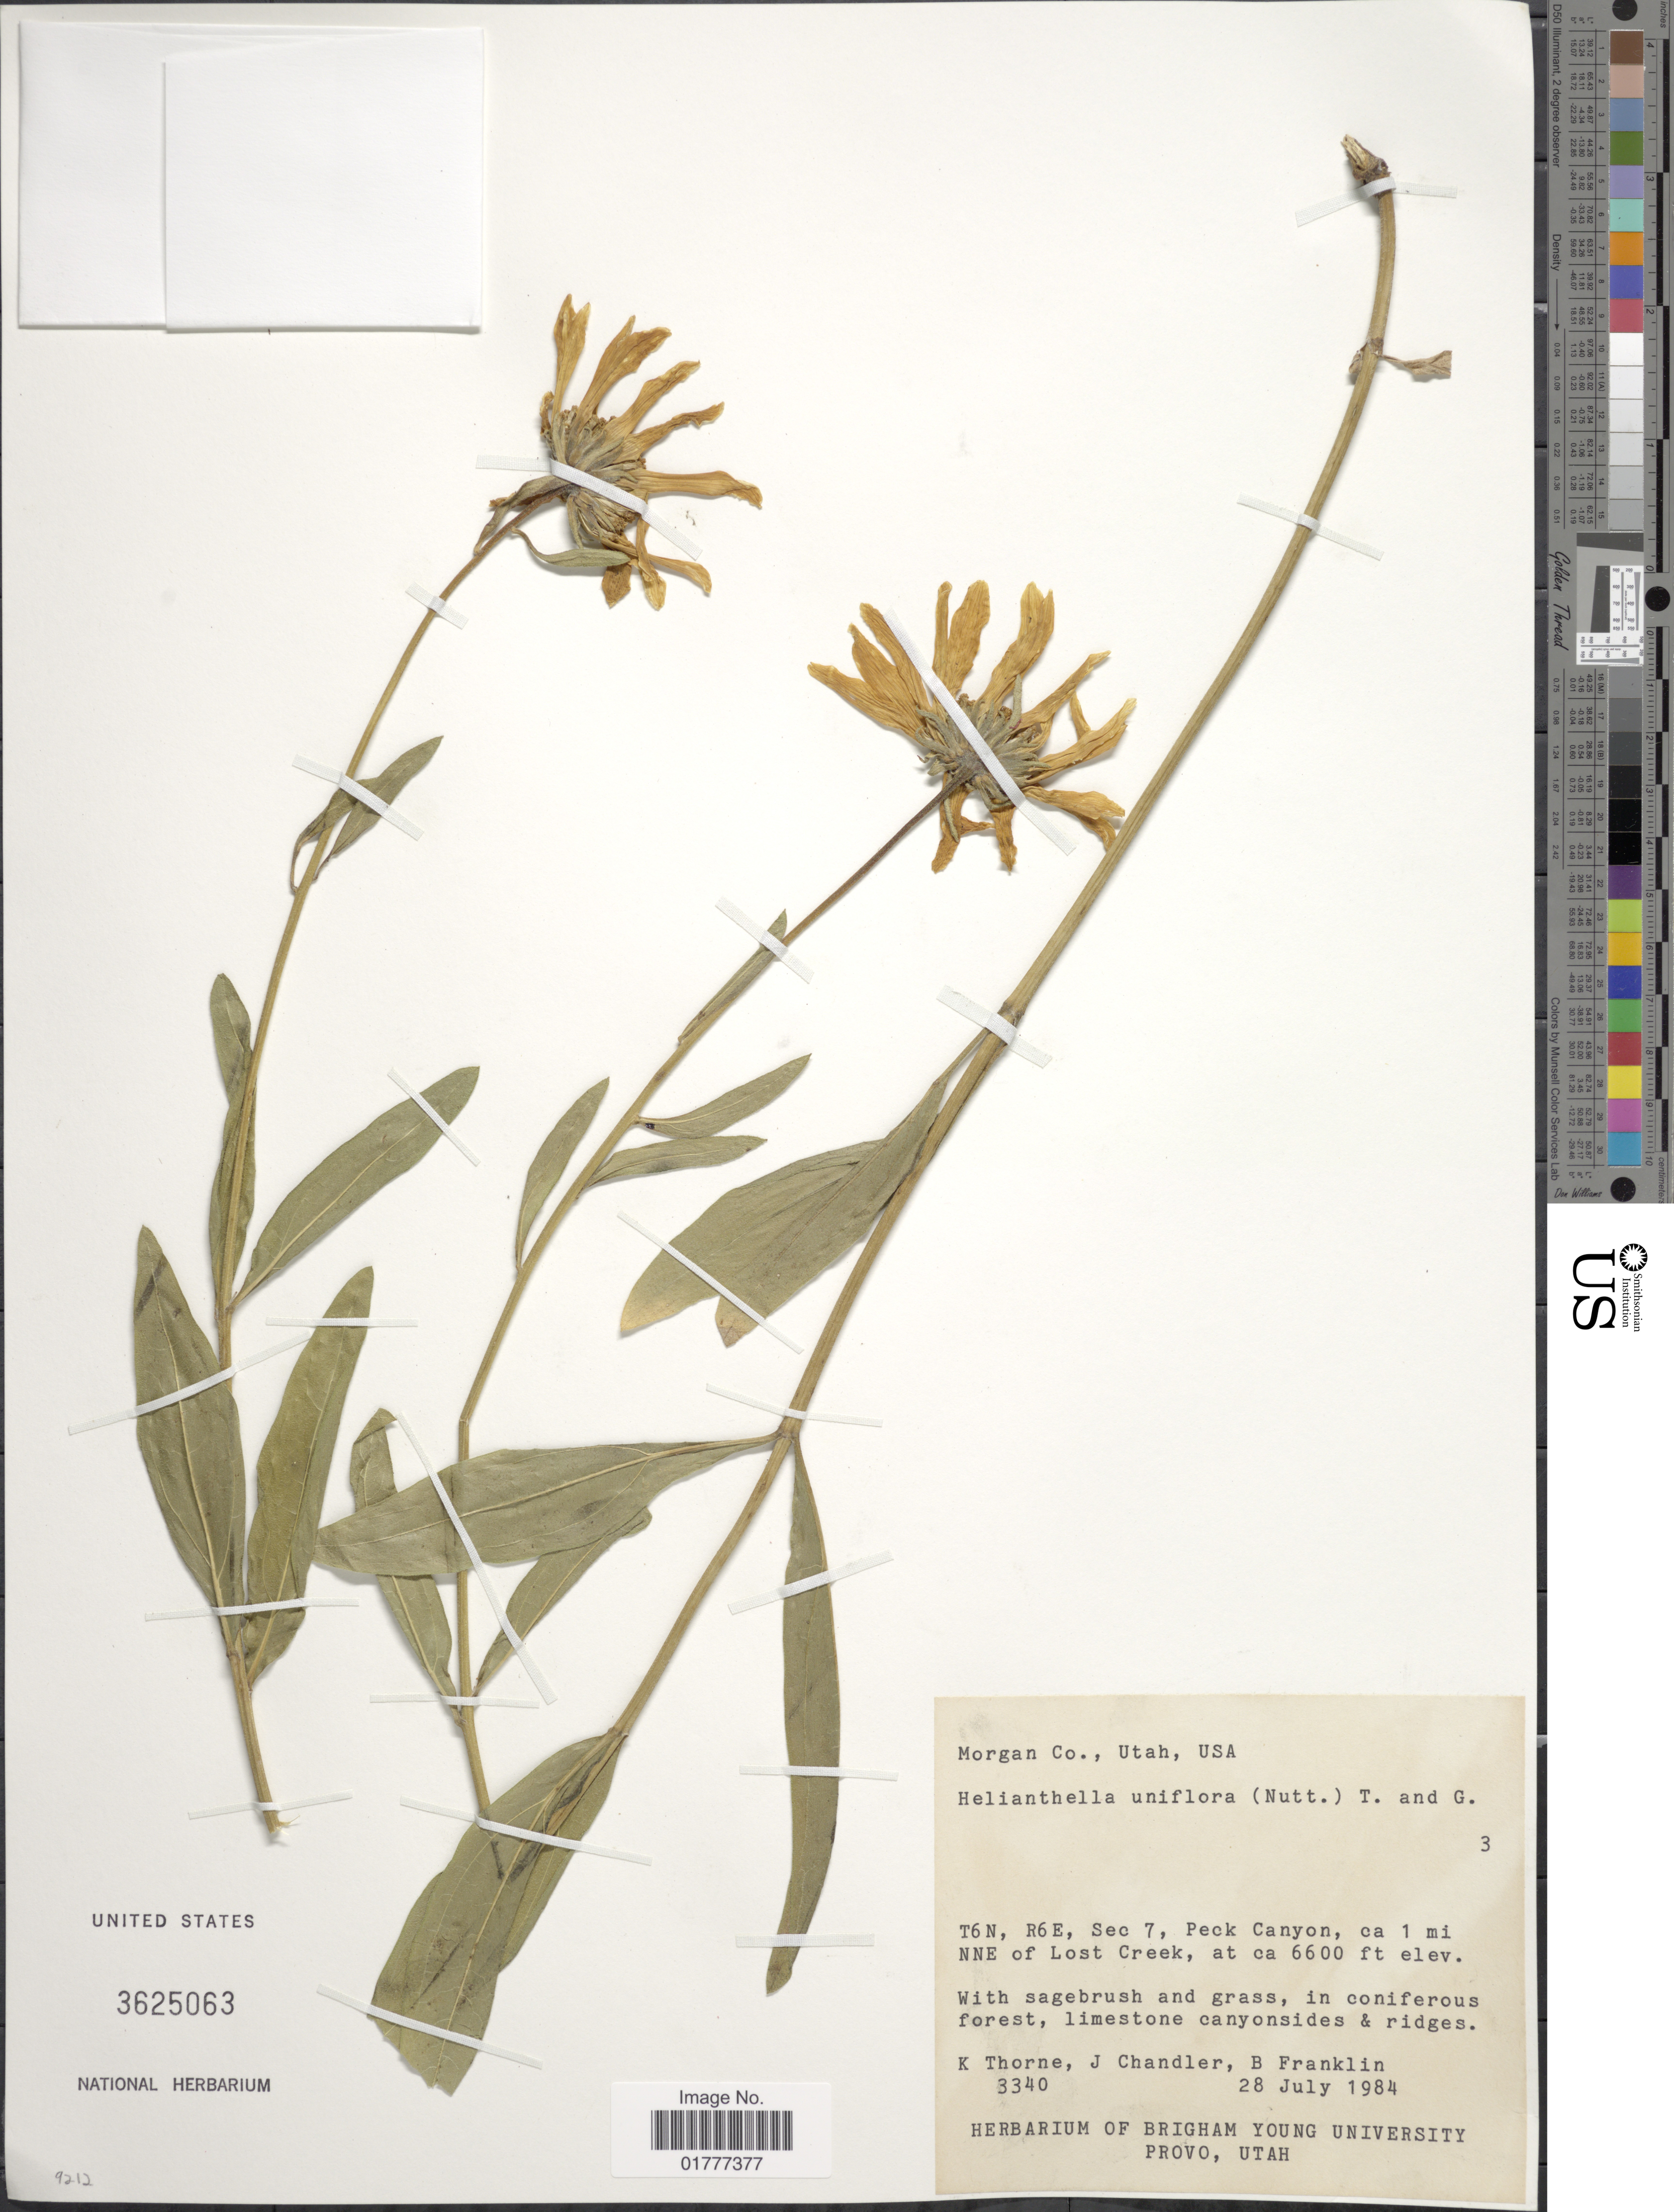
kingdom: Plantae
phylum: Tracheophyta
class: Magnoliopsida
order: Asterales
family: Asteraceae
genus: Helianthella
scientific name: Helianthella uniflora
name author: Torr. & A. Gray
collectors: K. Thorne, J. Chandler & B. Franklin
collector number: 3340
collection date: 1984-07-28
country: United States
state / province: Utah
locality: Morgan Co., T6N, R6E, Sec 7, Peck Canyon, ca 1 mi NNE of Lost Creek, limestone canyonsides & ridges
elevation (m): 2012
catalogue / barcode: US 3625063